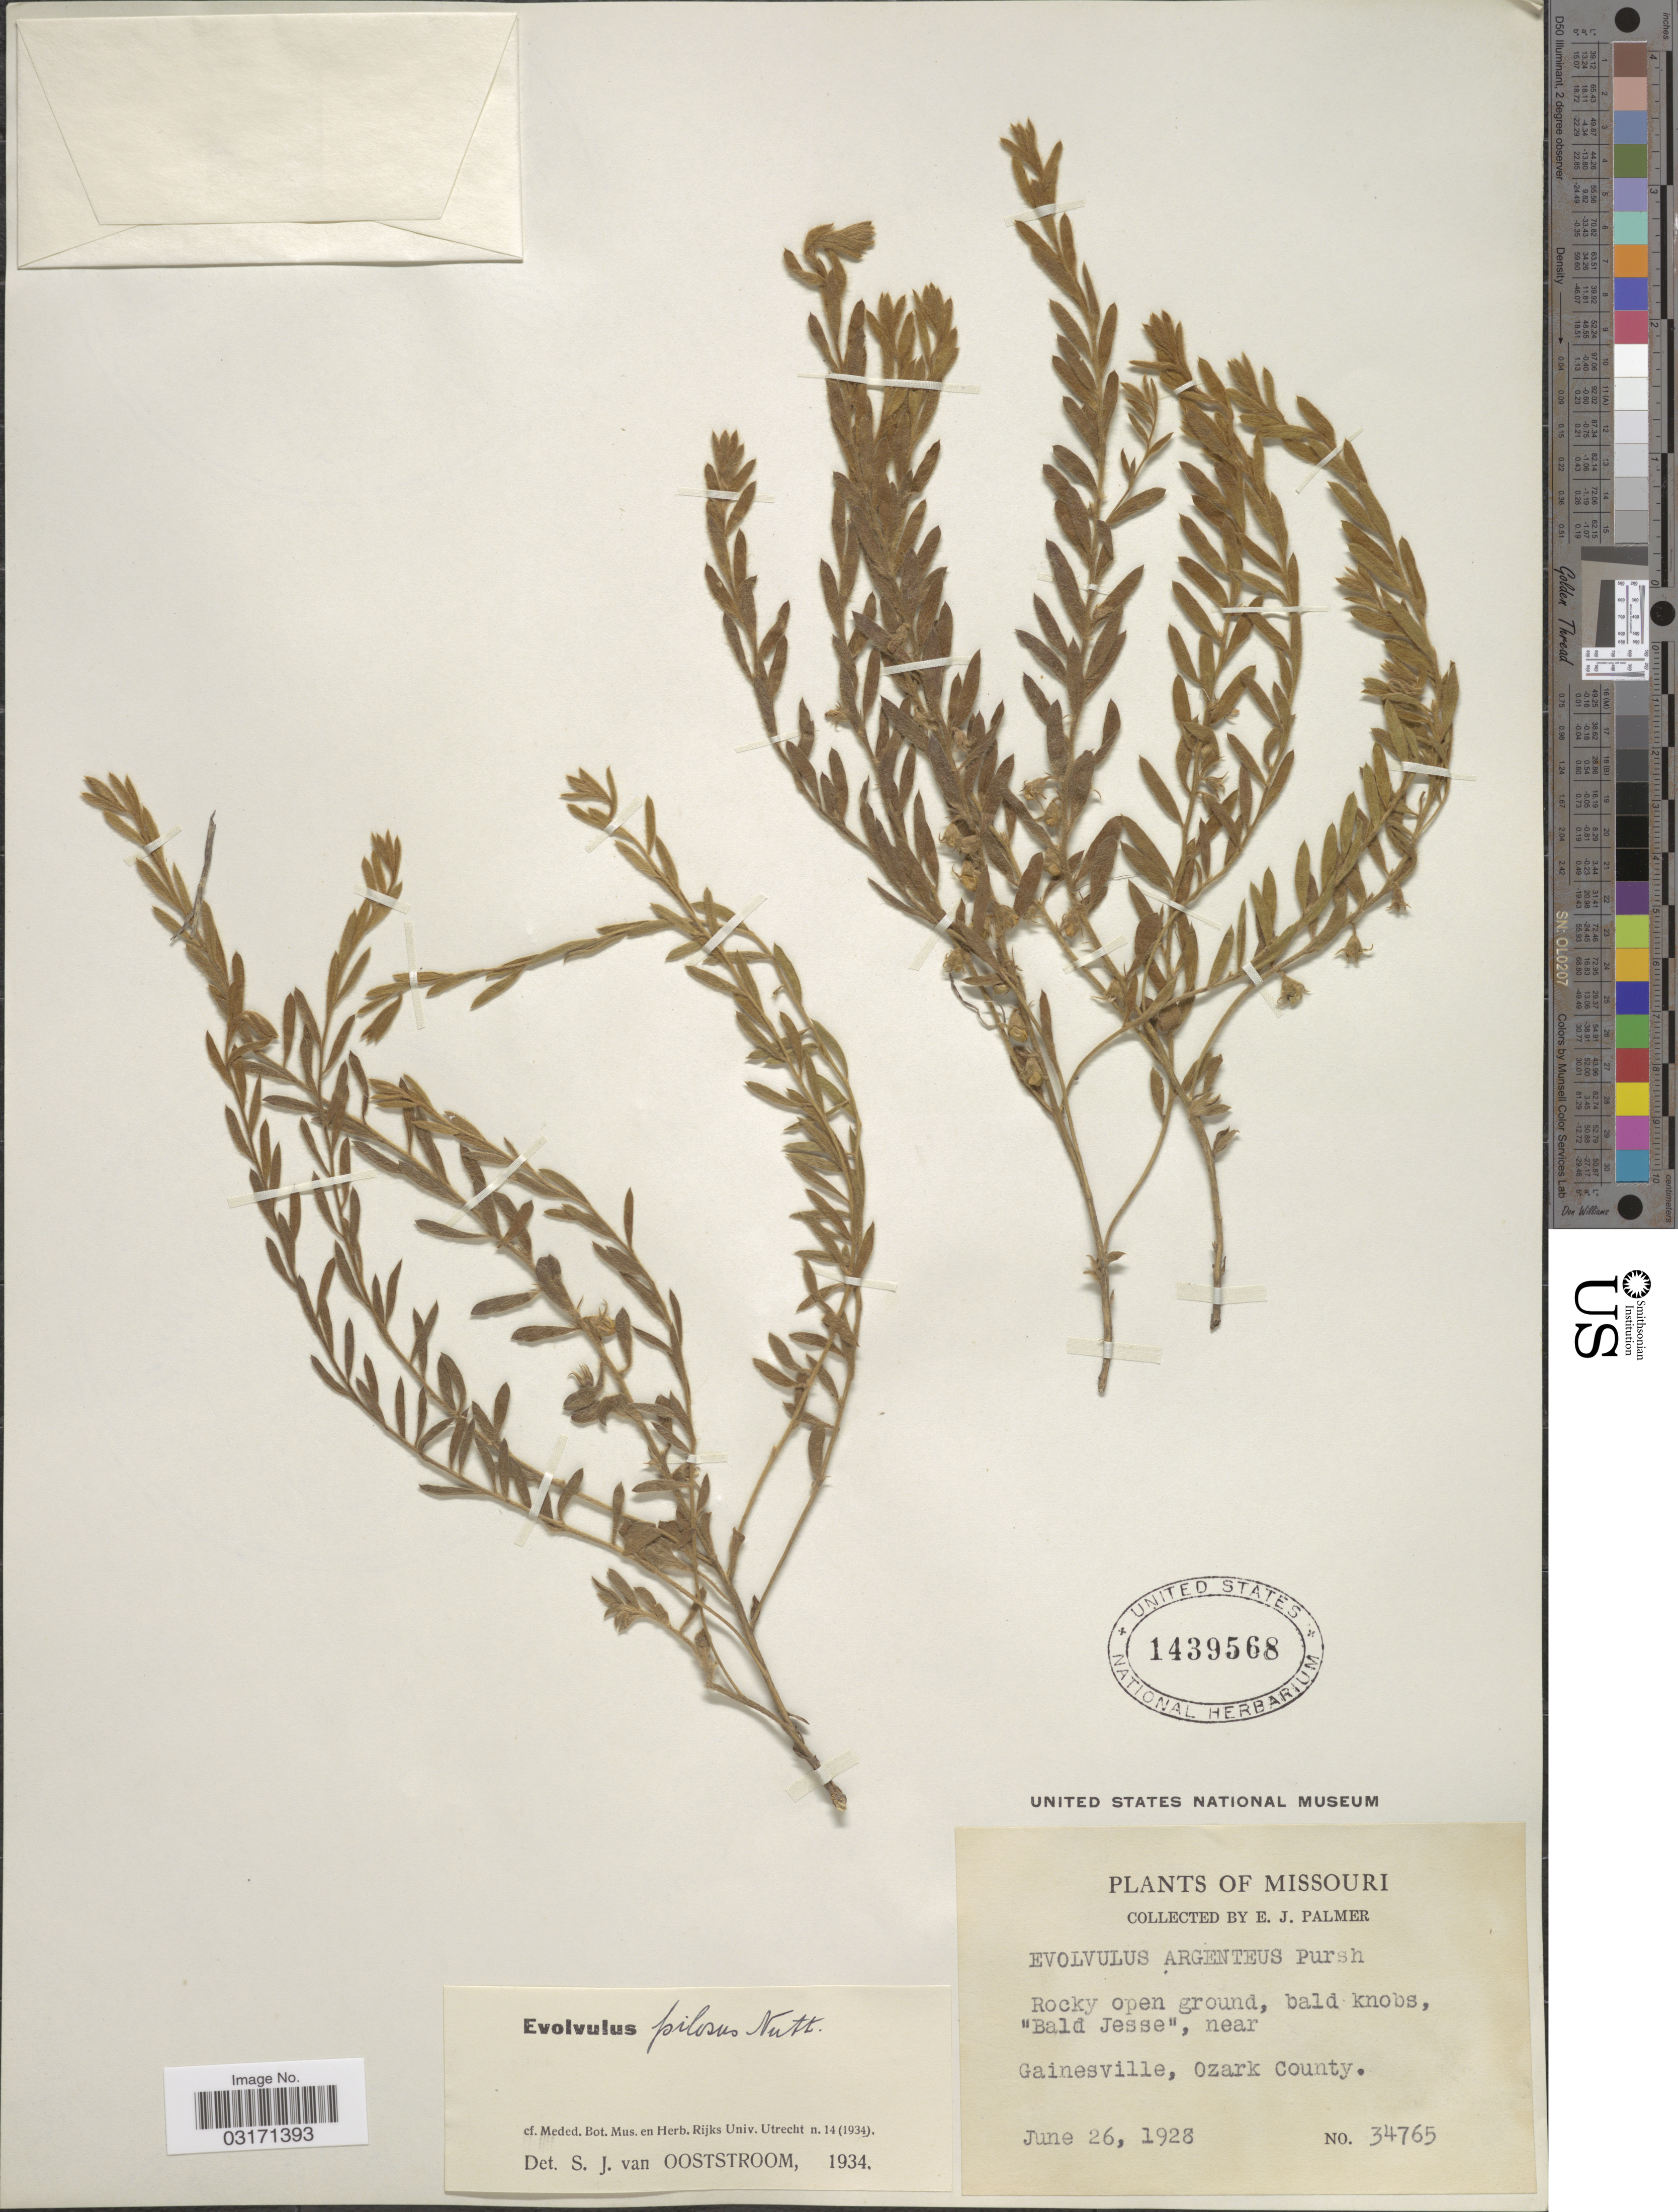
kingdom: Plantae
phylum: Tracheophyta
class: Magnoliopsida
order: Solanales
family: Convolvulaceae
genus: Evolvulus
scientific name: Evolvulus pilosus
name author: Roxb.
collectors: E. J. Palmer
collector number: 34765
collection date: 1928-06-26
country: United States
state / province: Missouri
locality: Rocky open ground, bald knobs, "Bald Jesse", near Gainesville, Ozark County.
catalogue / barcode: US 1439568